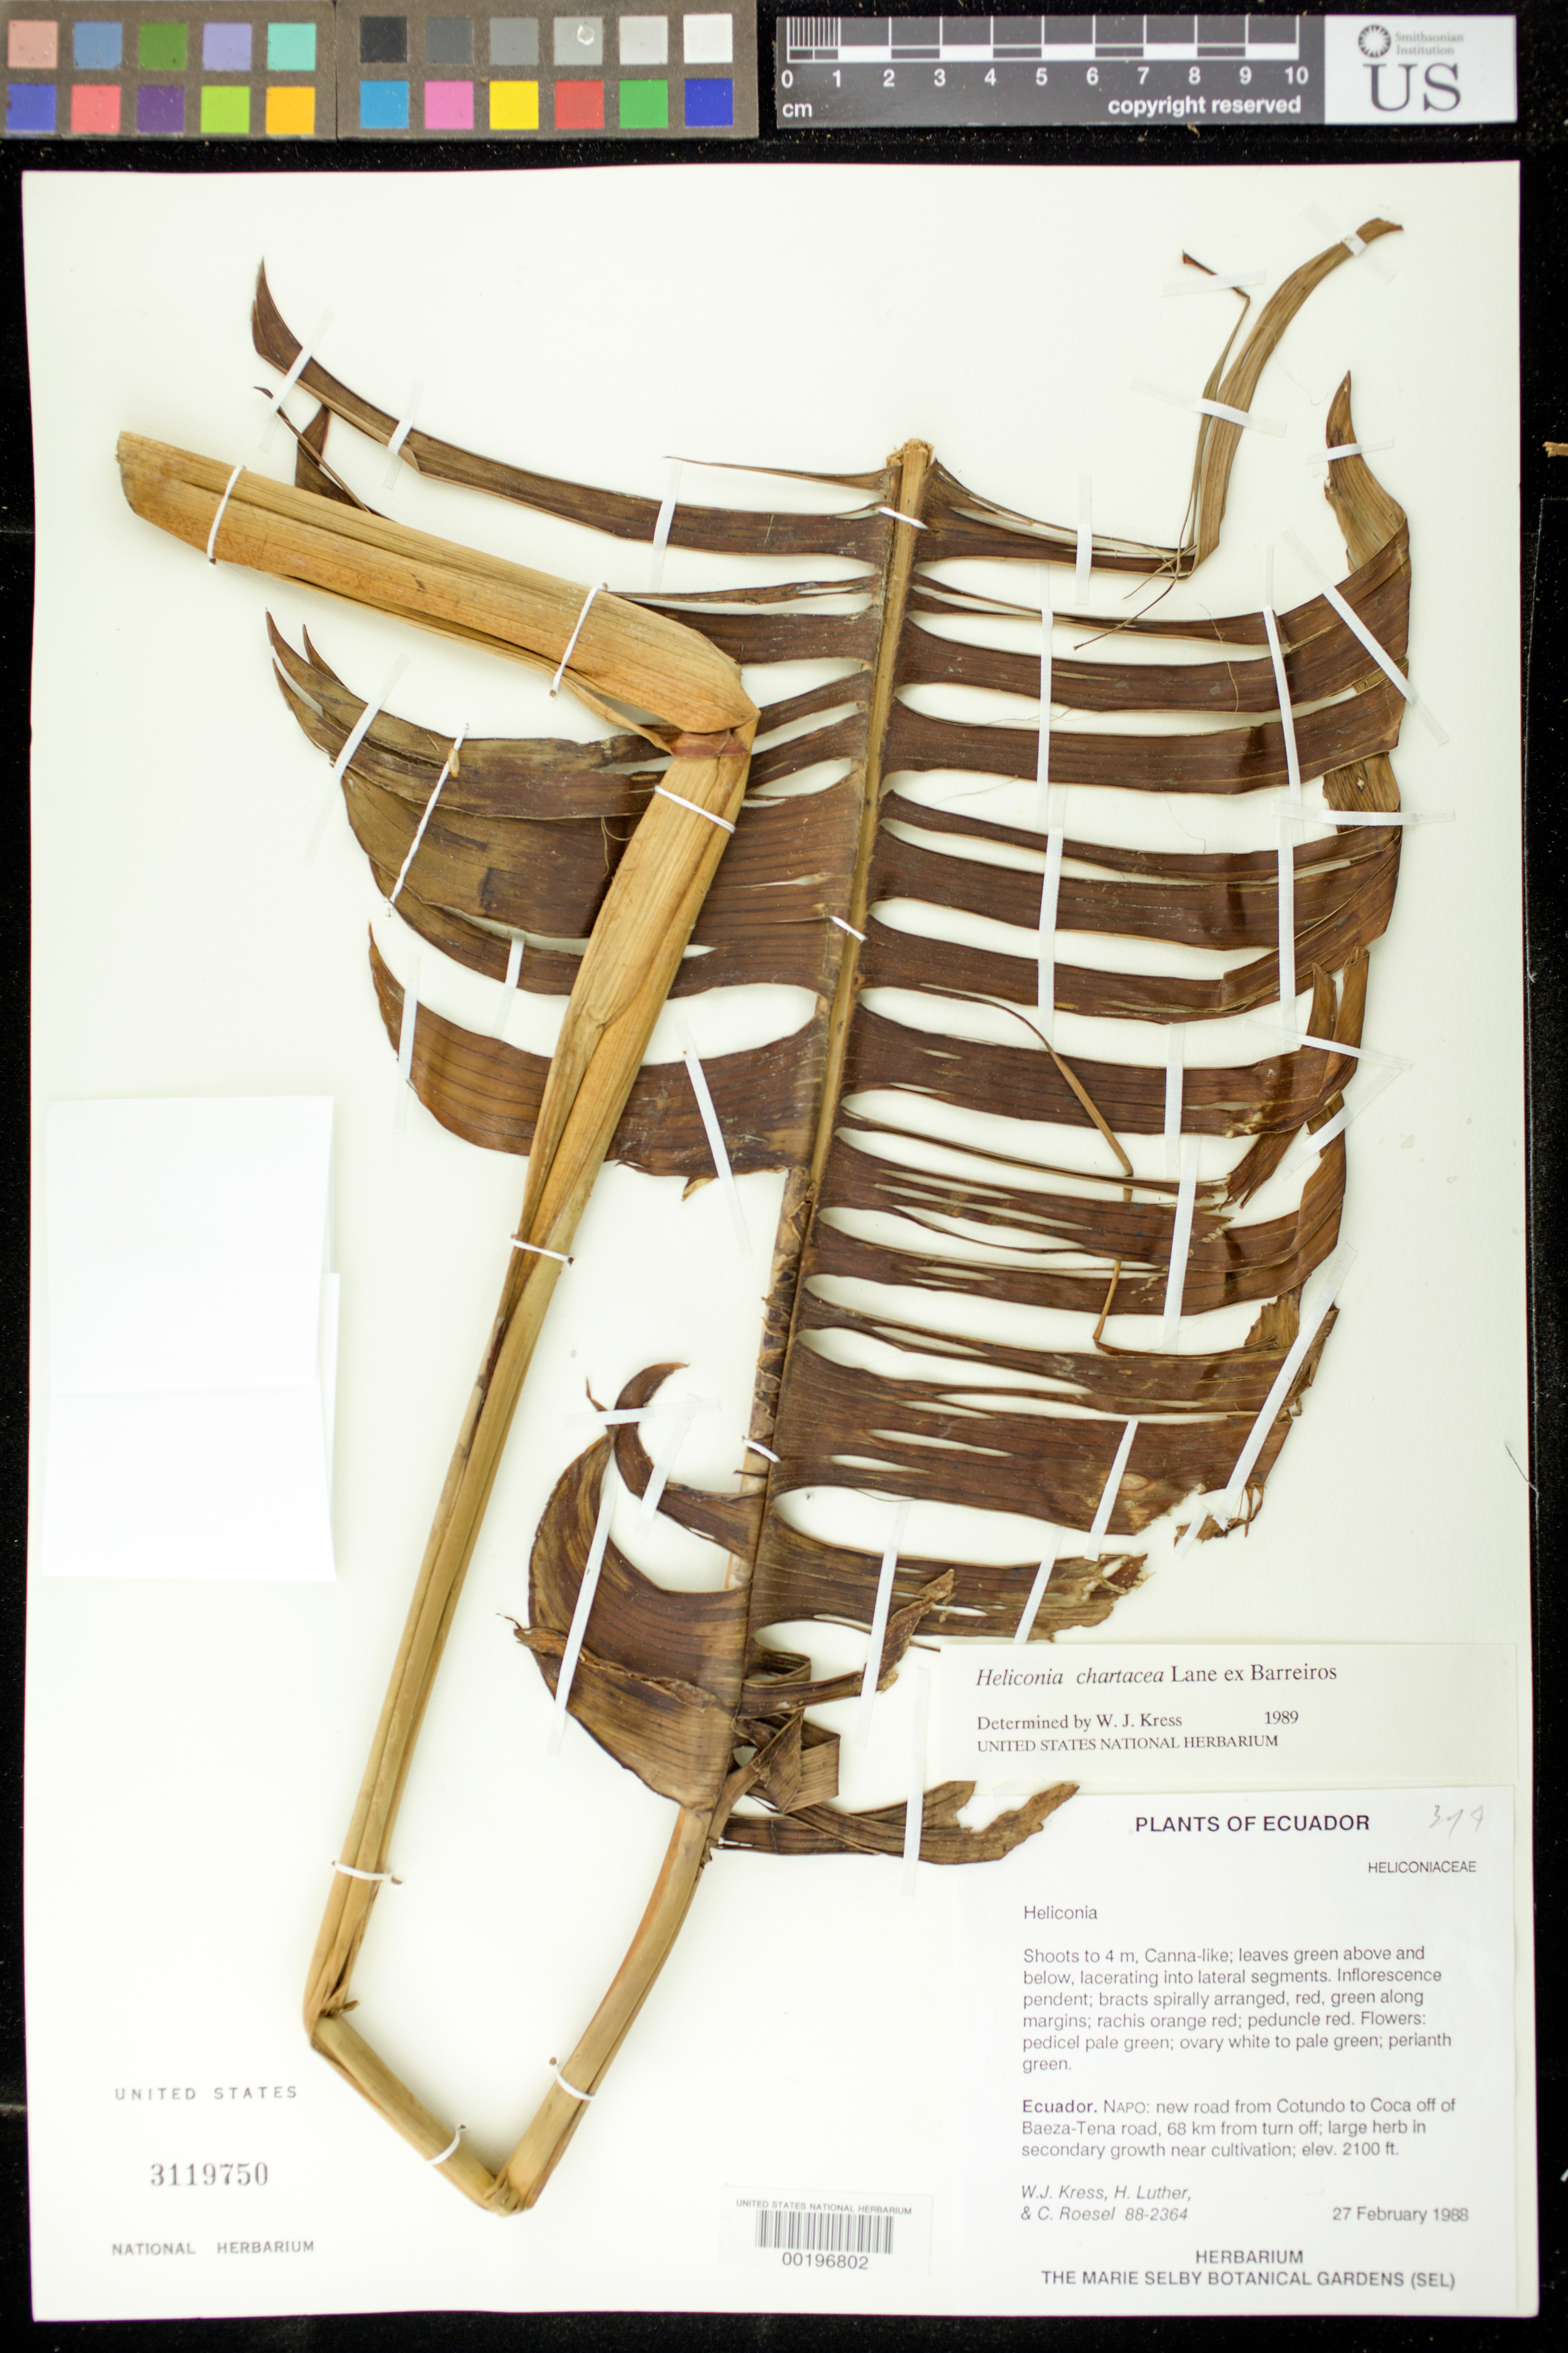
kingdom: Plantae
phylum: Tracheophyta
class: Liliopsida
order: Zingiberales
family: Heliconiaceae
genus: Heliconia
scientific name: Heliconia chartacea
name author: Lane ex Barreiros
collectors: W. J. Kress, Harry E. Luther & C. S. Roesel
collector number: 88-2364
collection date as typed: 27 Feb 1988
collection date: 1988-02-27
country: Ecuador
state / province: Napo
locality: New road from cOtundo to coca of f of baeza-Tena road, 68 km from turn of f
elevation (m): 640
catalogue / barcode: US 3119750